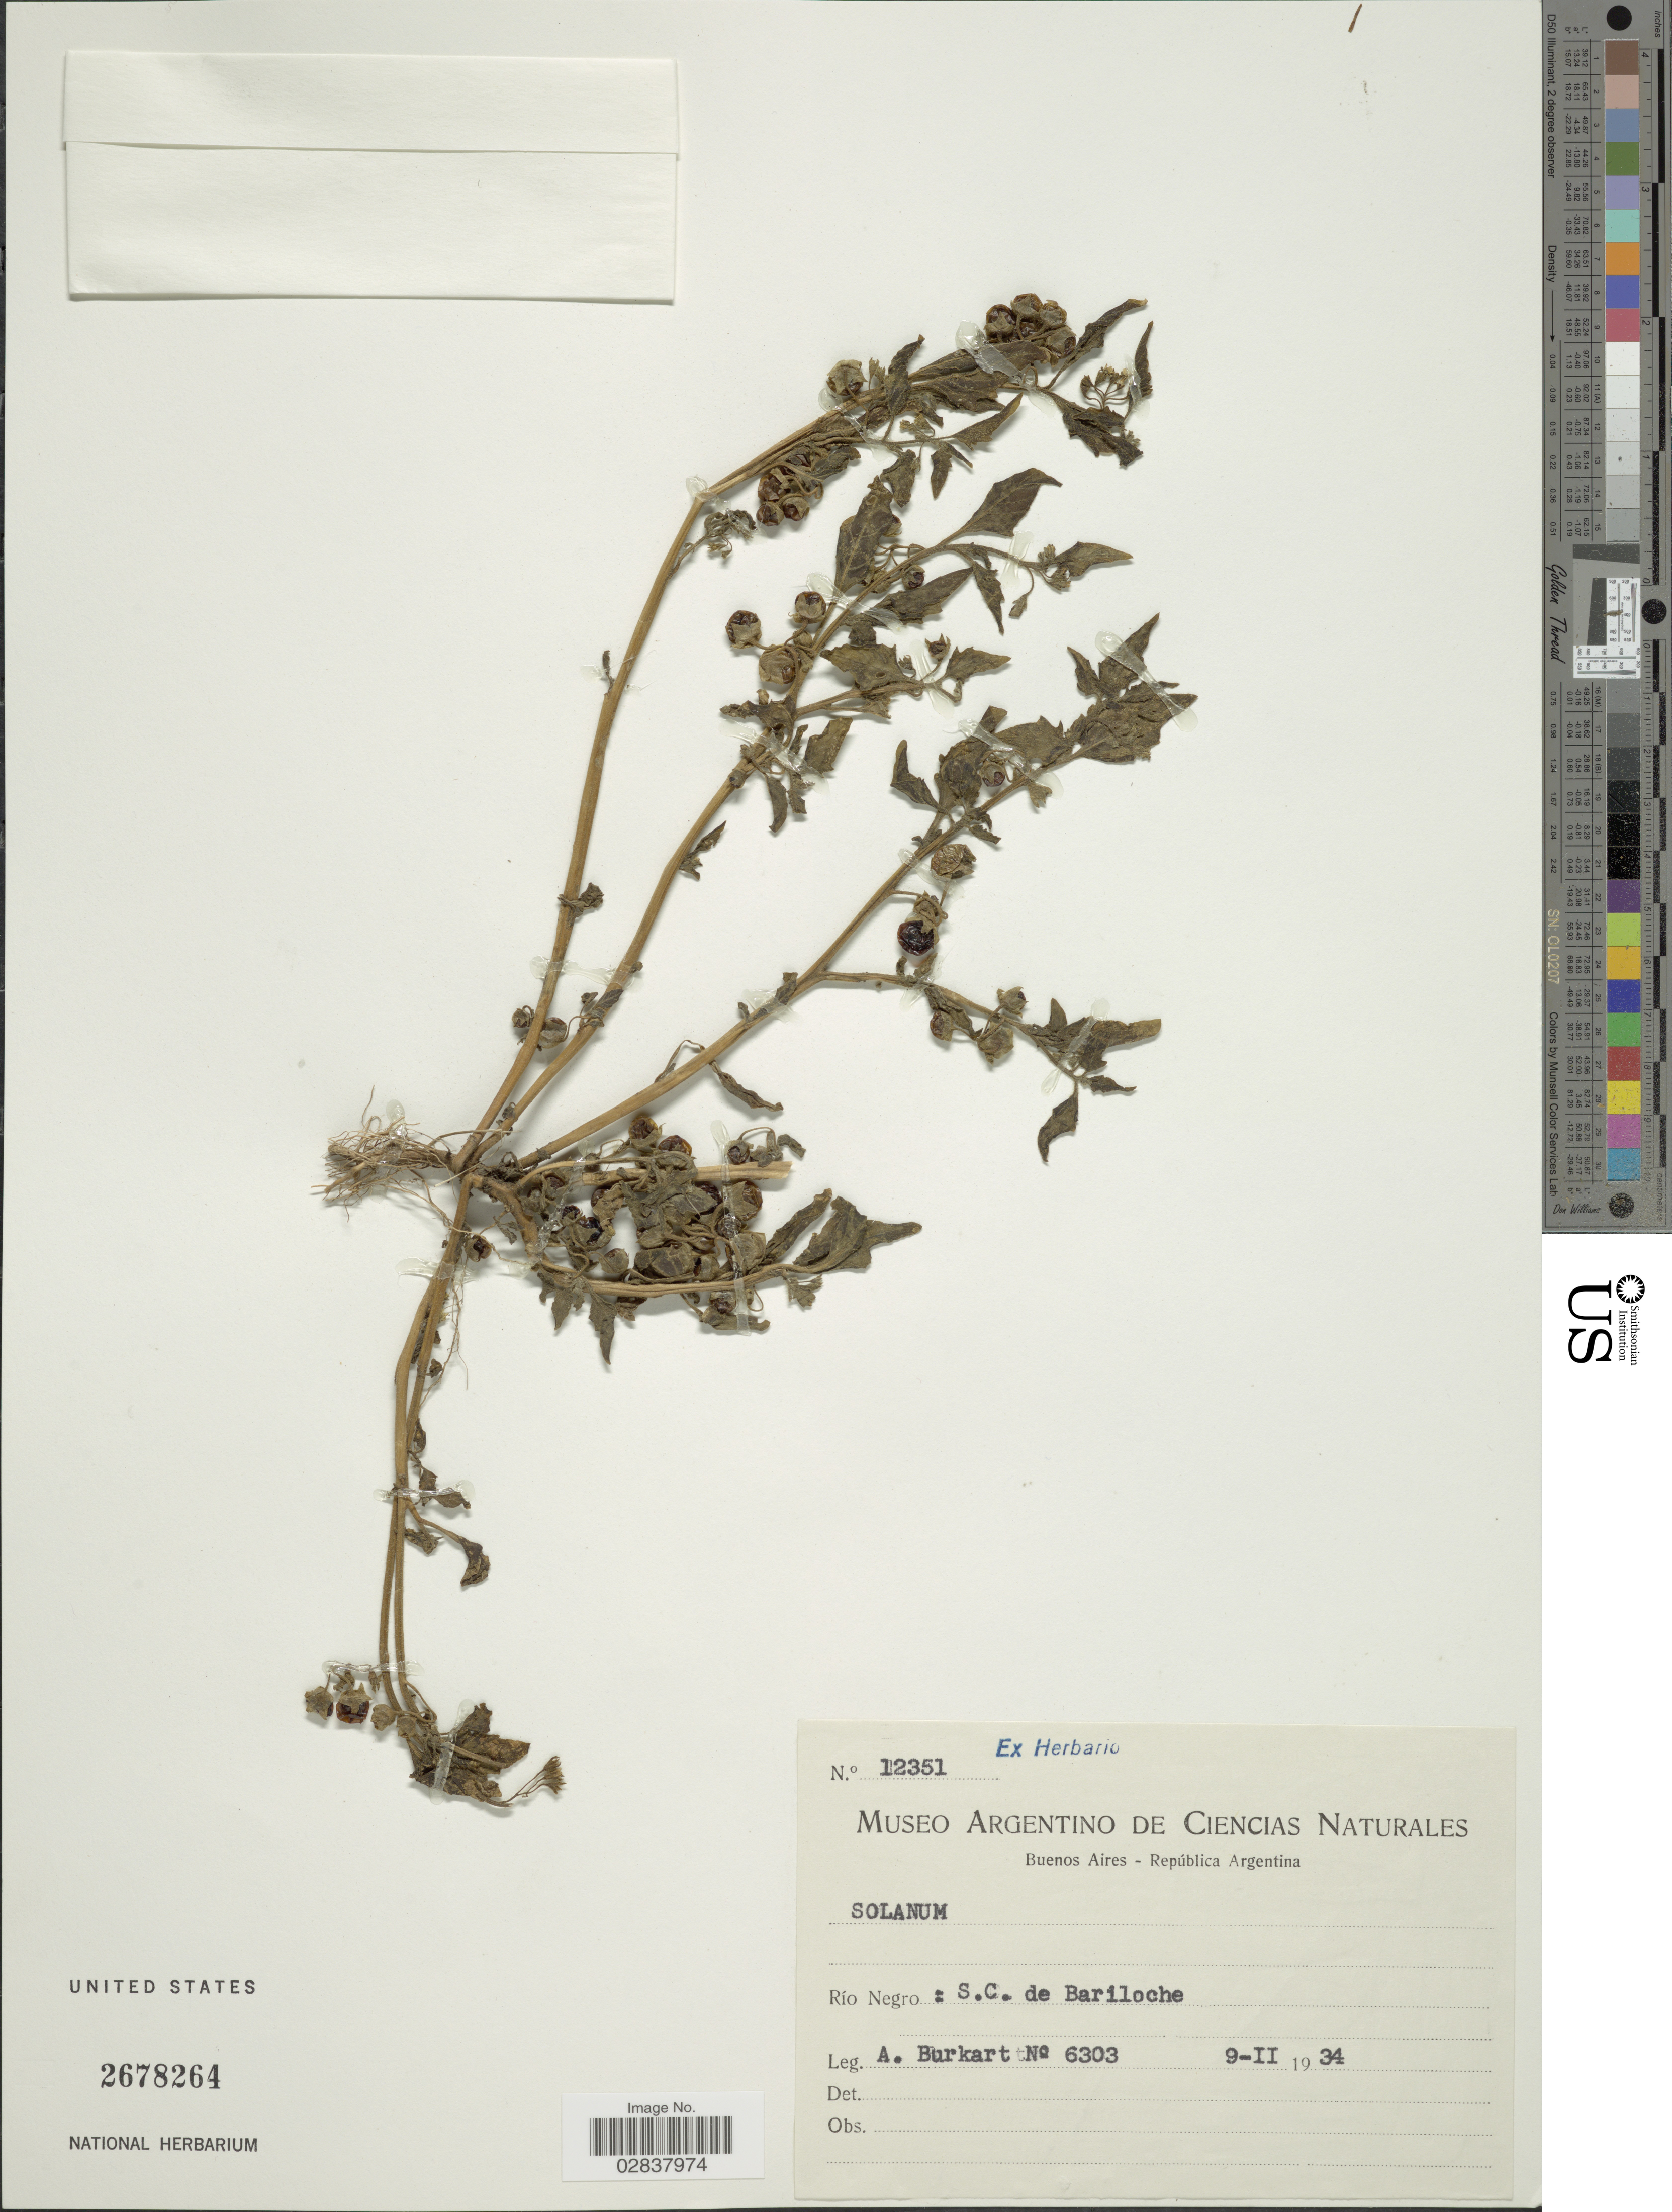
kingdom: Plantae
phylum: Tracheophyta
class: Magnoliopsida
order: Solanales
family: Solanaceae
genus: Solanum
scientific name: Solanum nitidibaccatum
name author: Bitter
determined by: Knapp, S. D.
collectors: A. E. Burkart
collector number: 6303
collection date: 1934-02-09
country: Argentina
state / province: Rio Negro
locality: Río Negro: S.C. de Bariloche.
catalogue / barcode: US 2678264